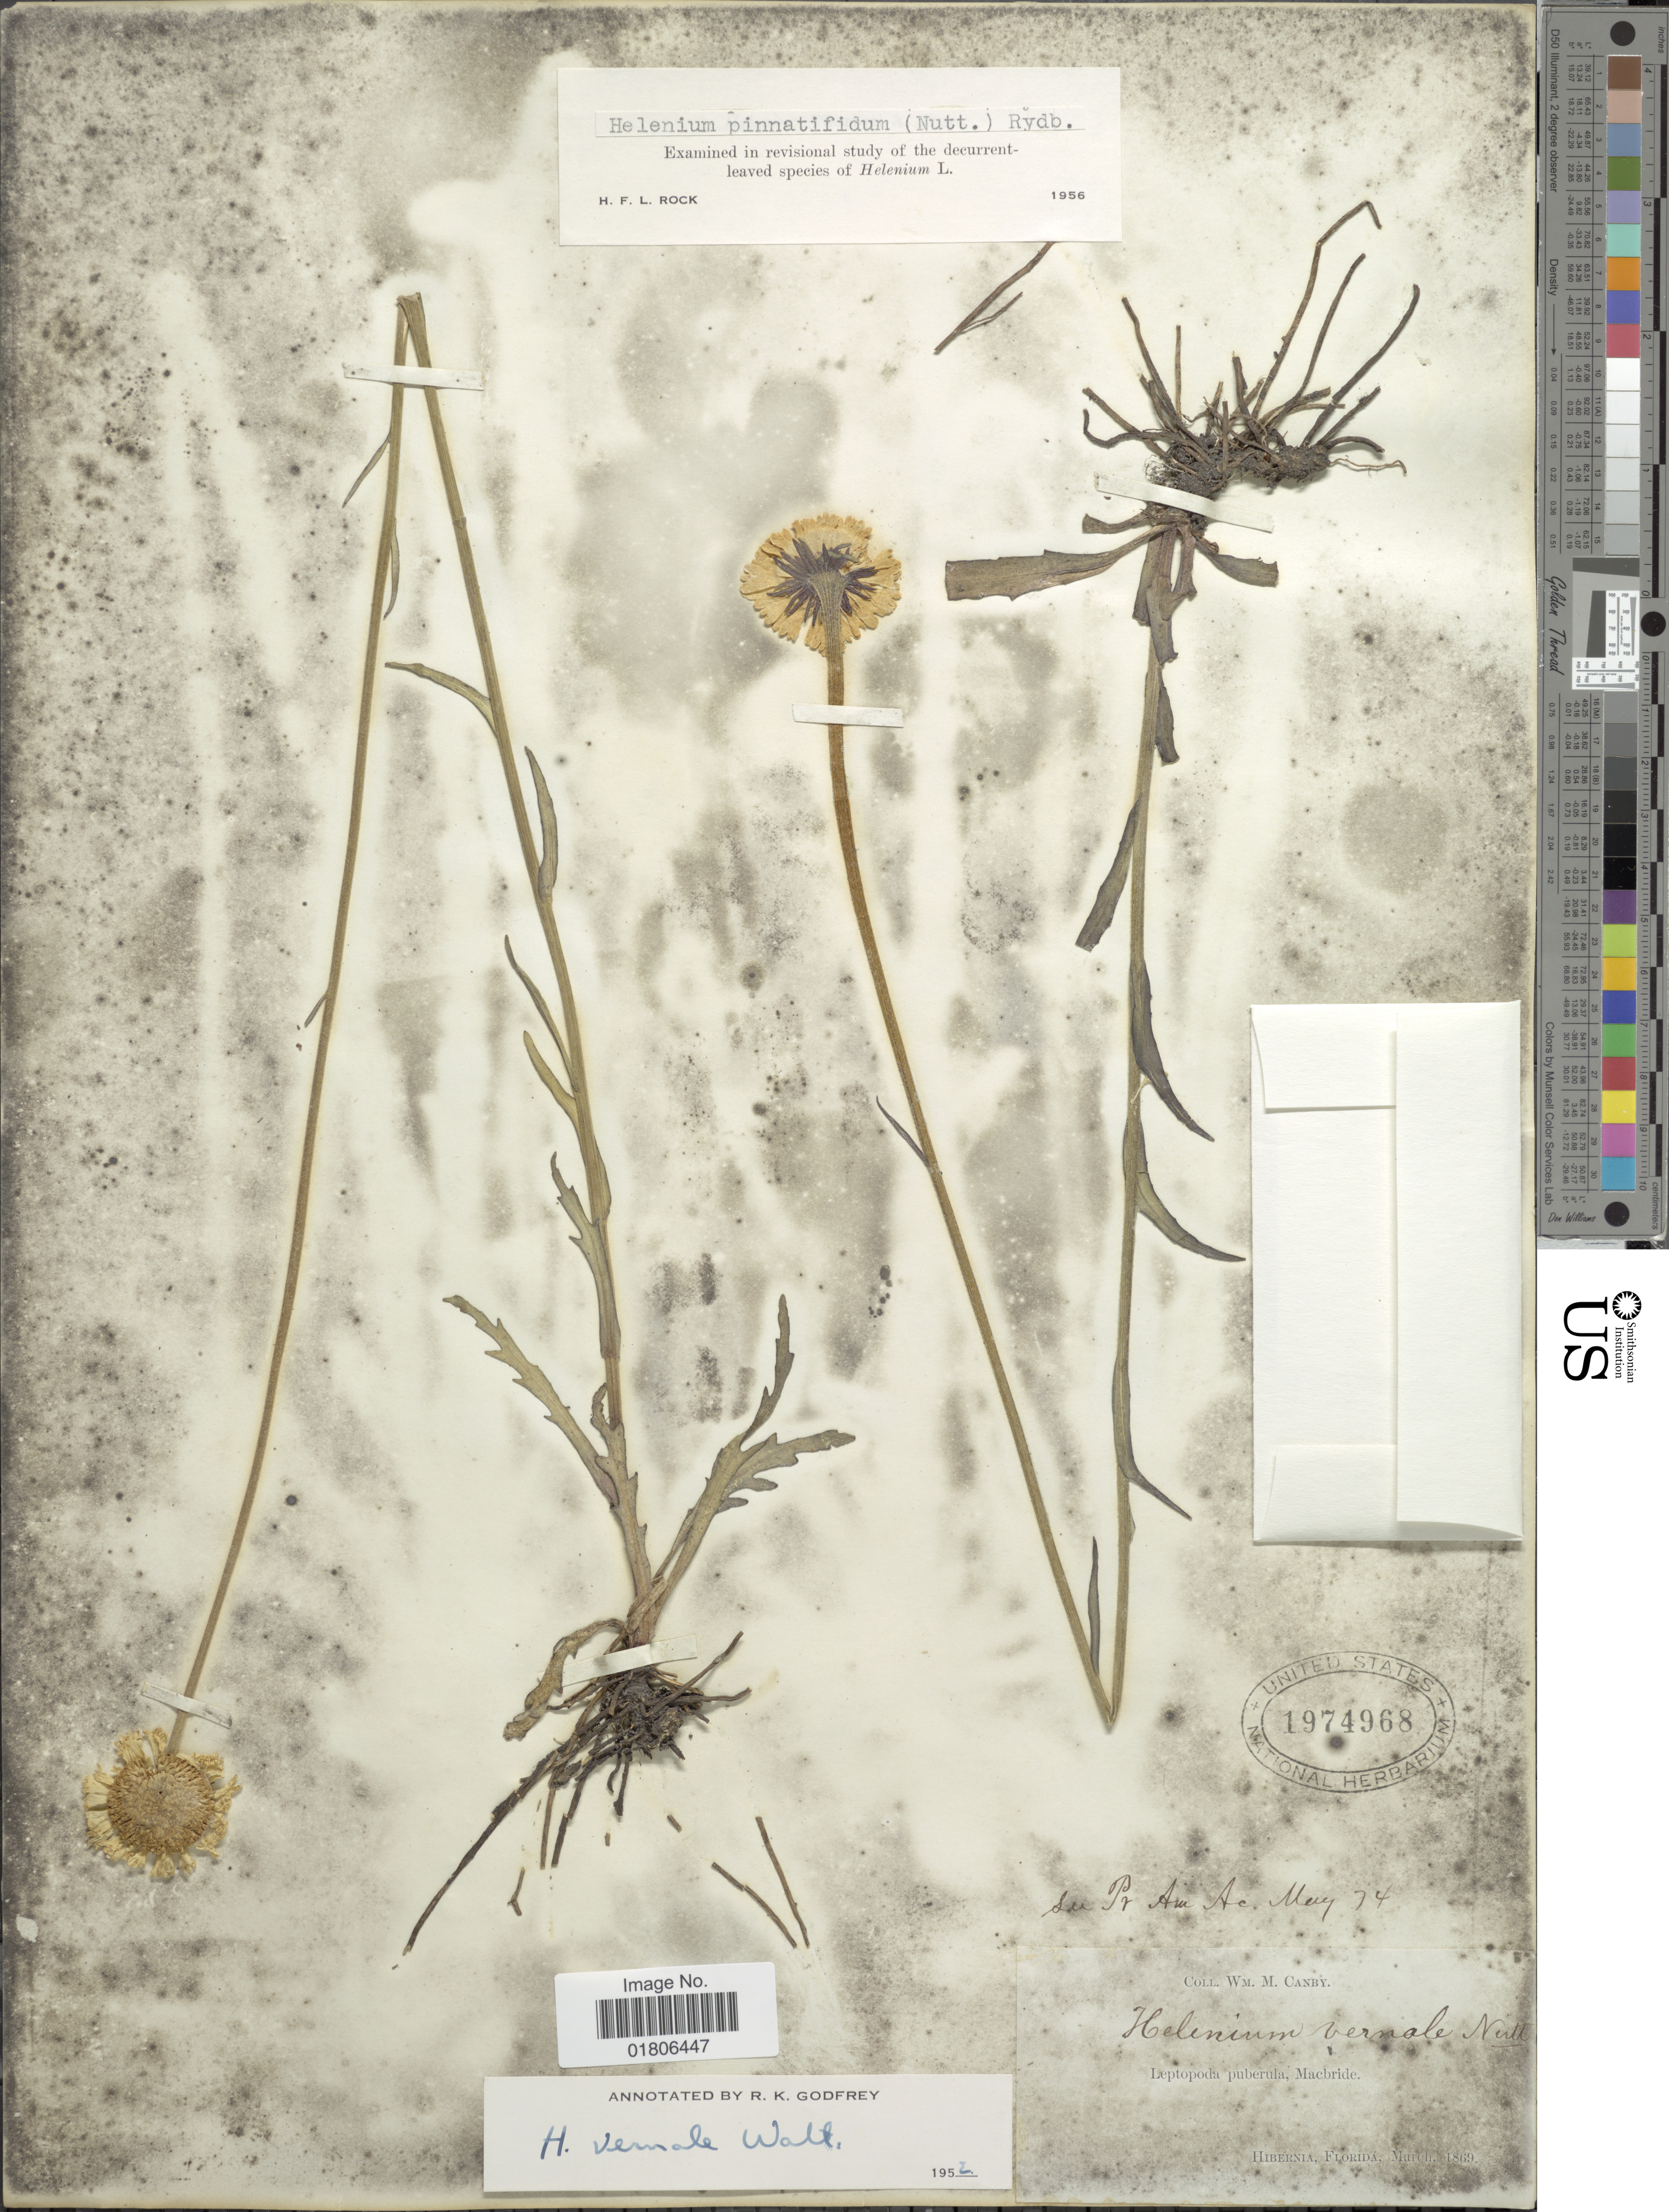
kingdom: Plantae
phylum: Tracheophyta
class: Magnoliopsida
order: Asterales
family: Asteraceae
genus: Helenium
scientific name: Helenium pinnatifidum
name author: (Schwein. ex Nutt.) Rydb.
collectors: W. M. Canby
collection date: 1869-03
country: United States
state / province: Florida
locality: Hibernia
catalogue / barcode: US 1974968